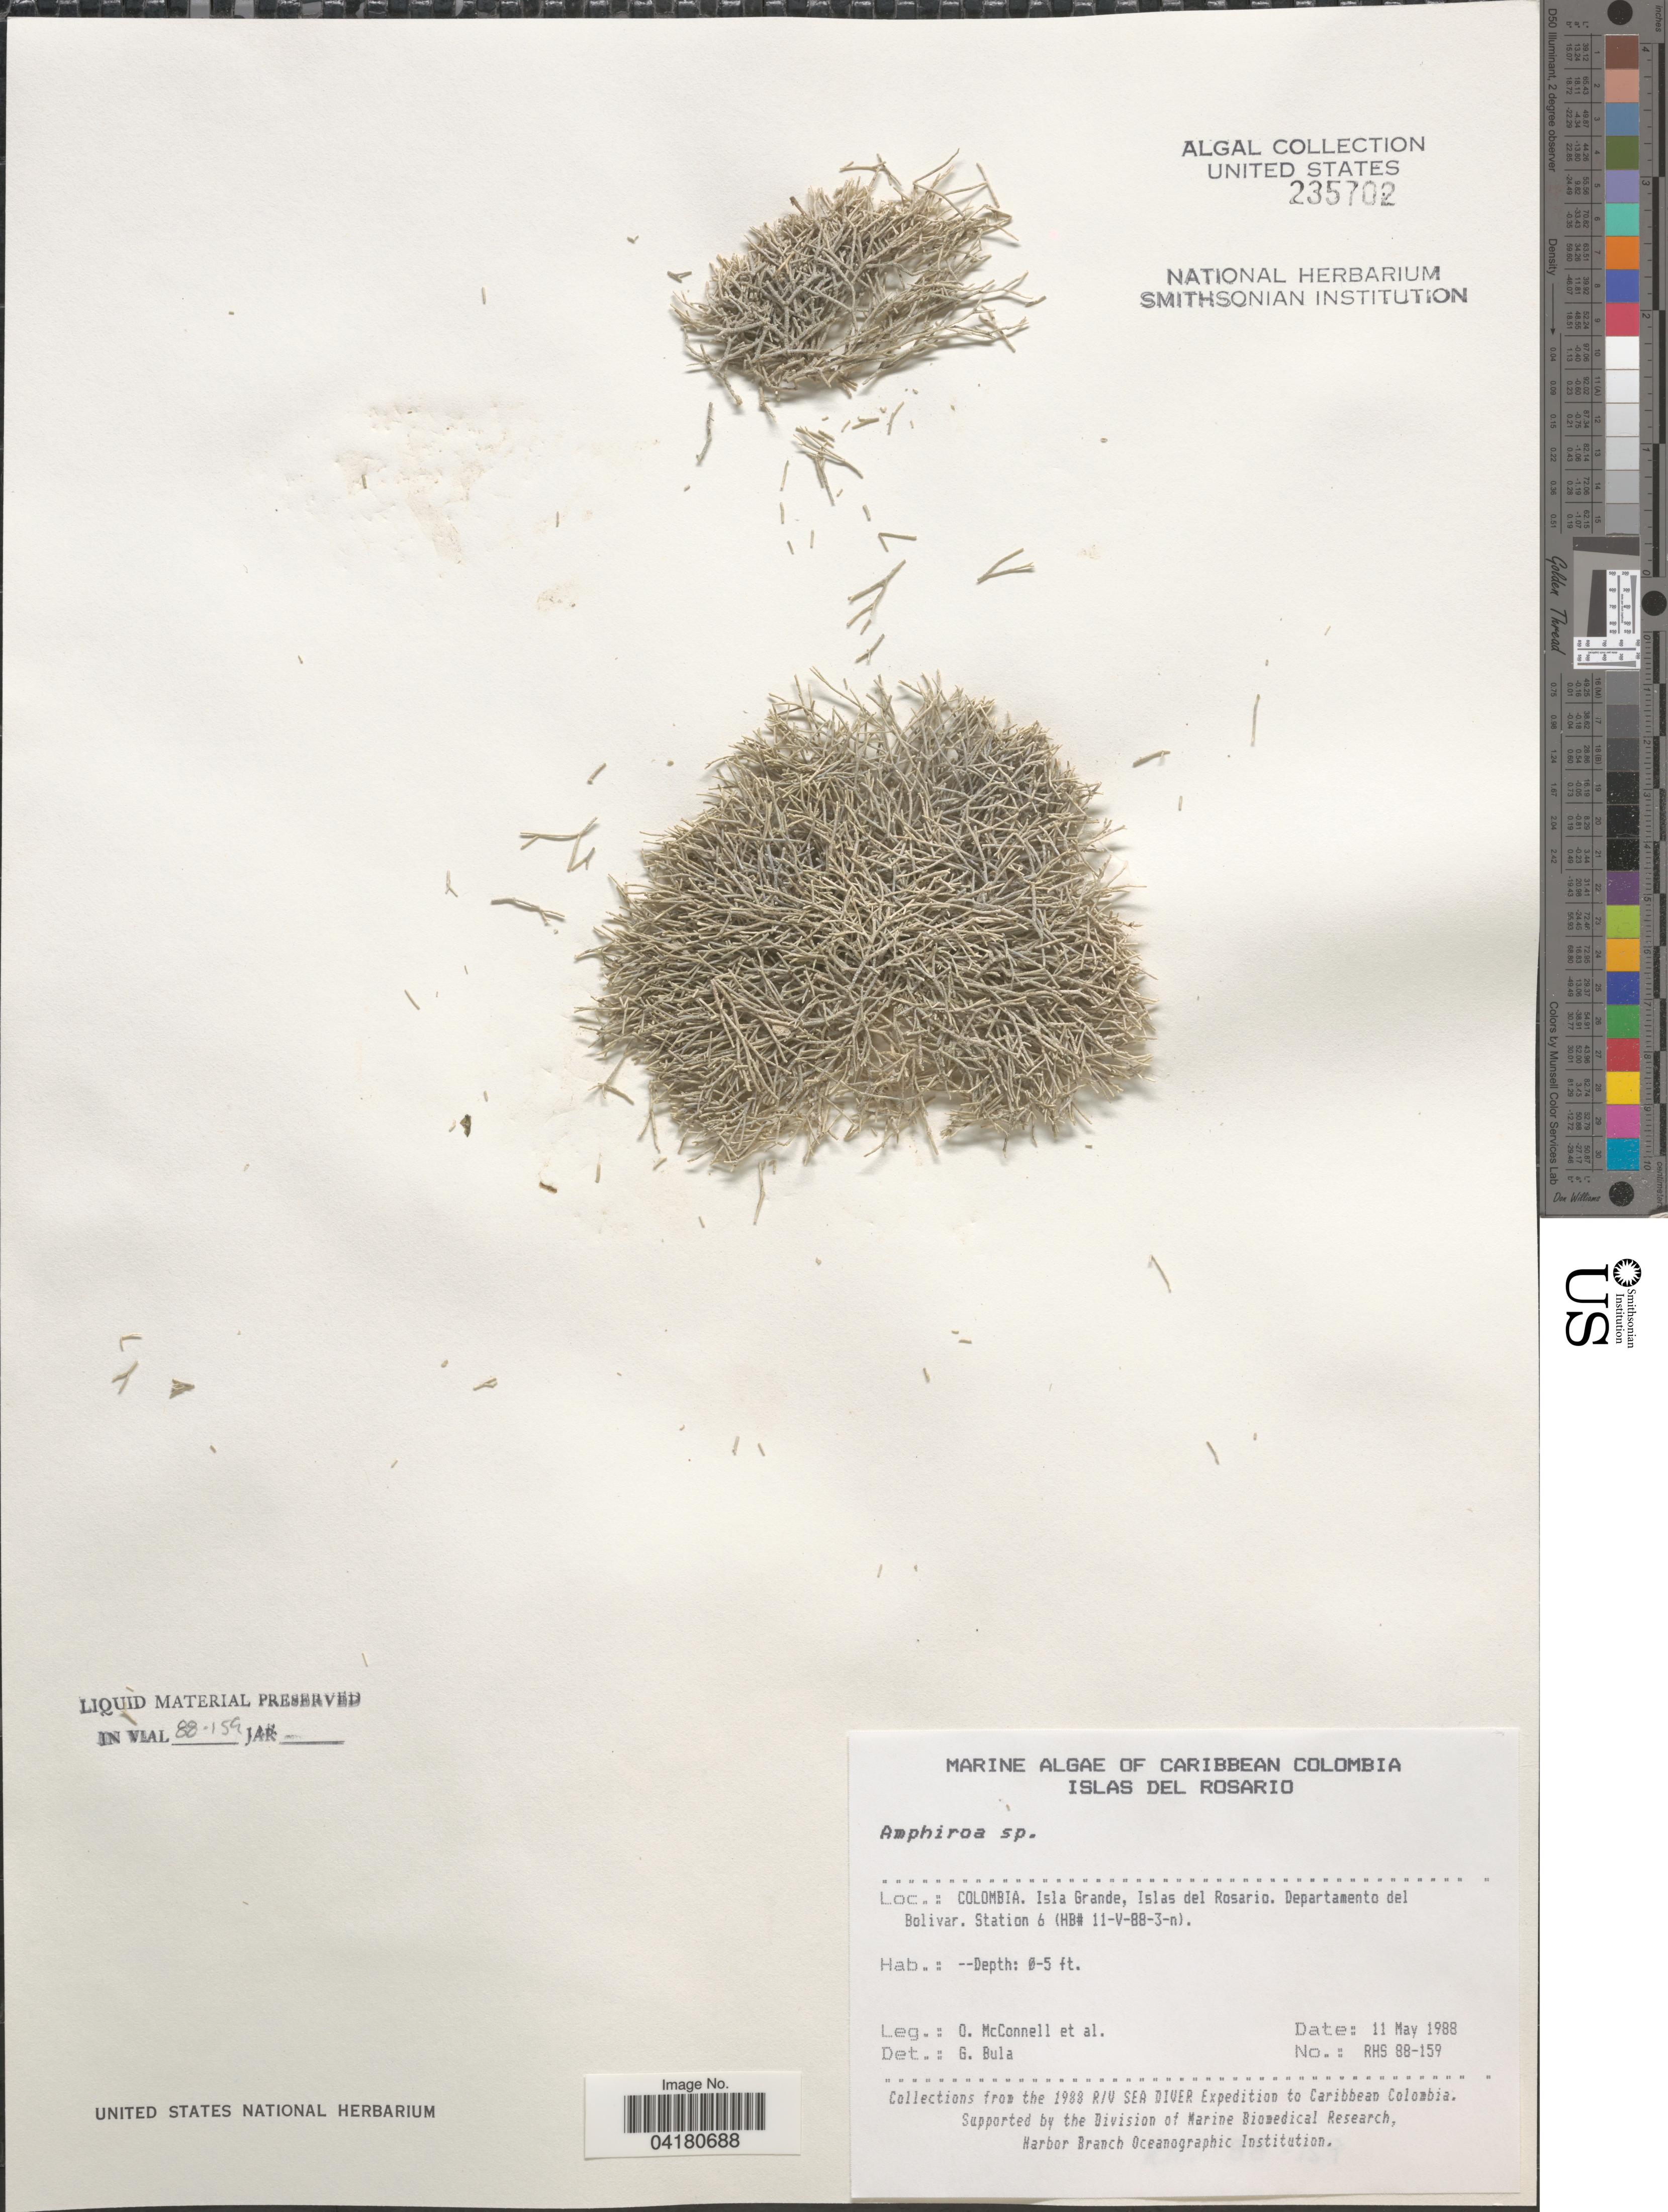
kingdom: Plantae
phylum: Rhodophyta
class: Florideophyceae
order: Corallinales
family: Lithophyllaceae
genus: Amphiroa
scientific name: Amphiroa sp.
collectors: O. McConnell & et al.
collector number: RHS88-159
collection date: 1988-05-11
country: Colombia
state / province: Bolívar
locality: Caribbean Colombia. Isla Grande, Islas del Rosario. Departamento del Bolivar. Station 6 (HB# 11-V-88-3-n). The 1988 R/V Sea Diver Expedition to Caribbean Colombia.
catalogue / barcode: US 235702